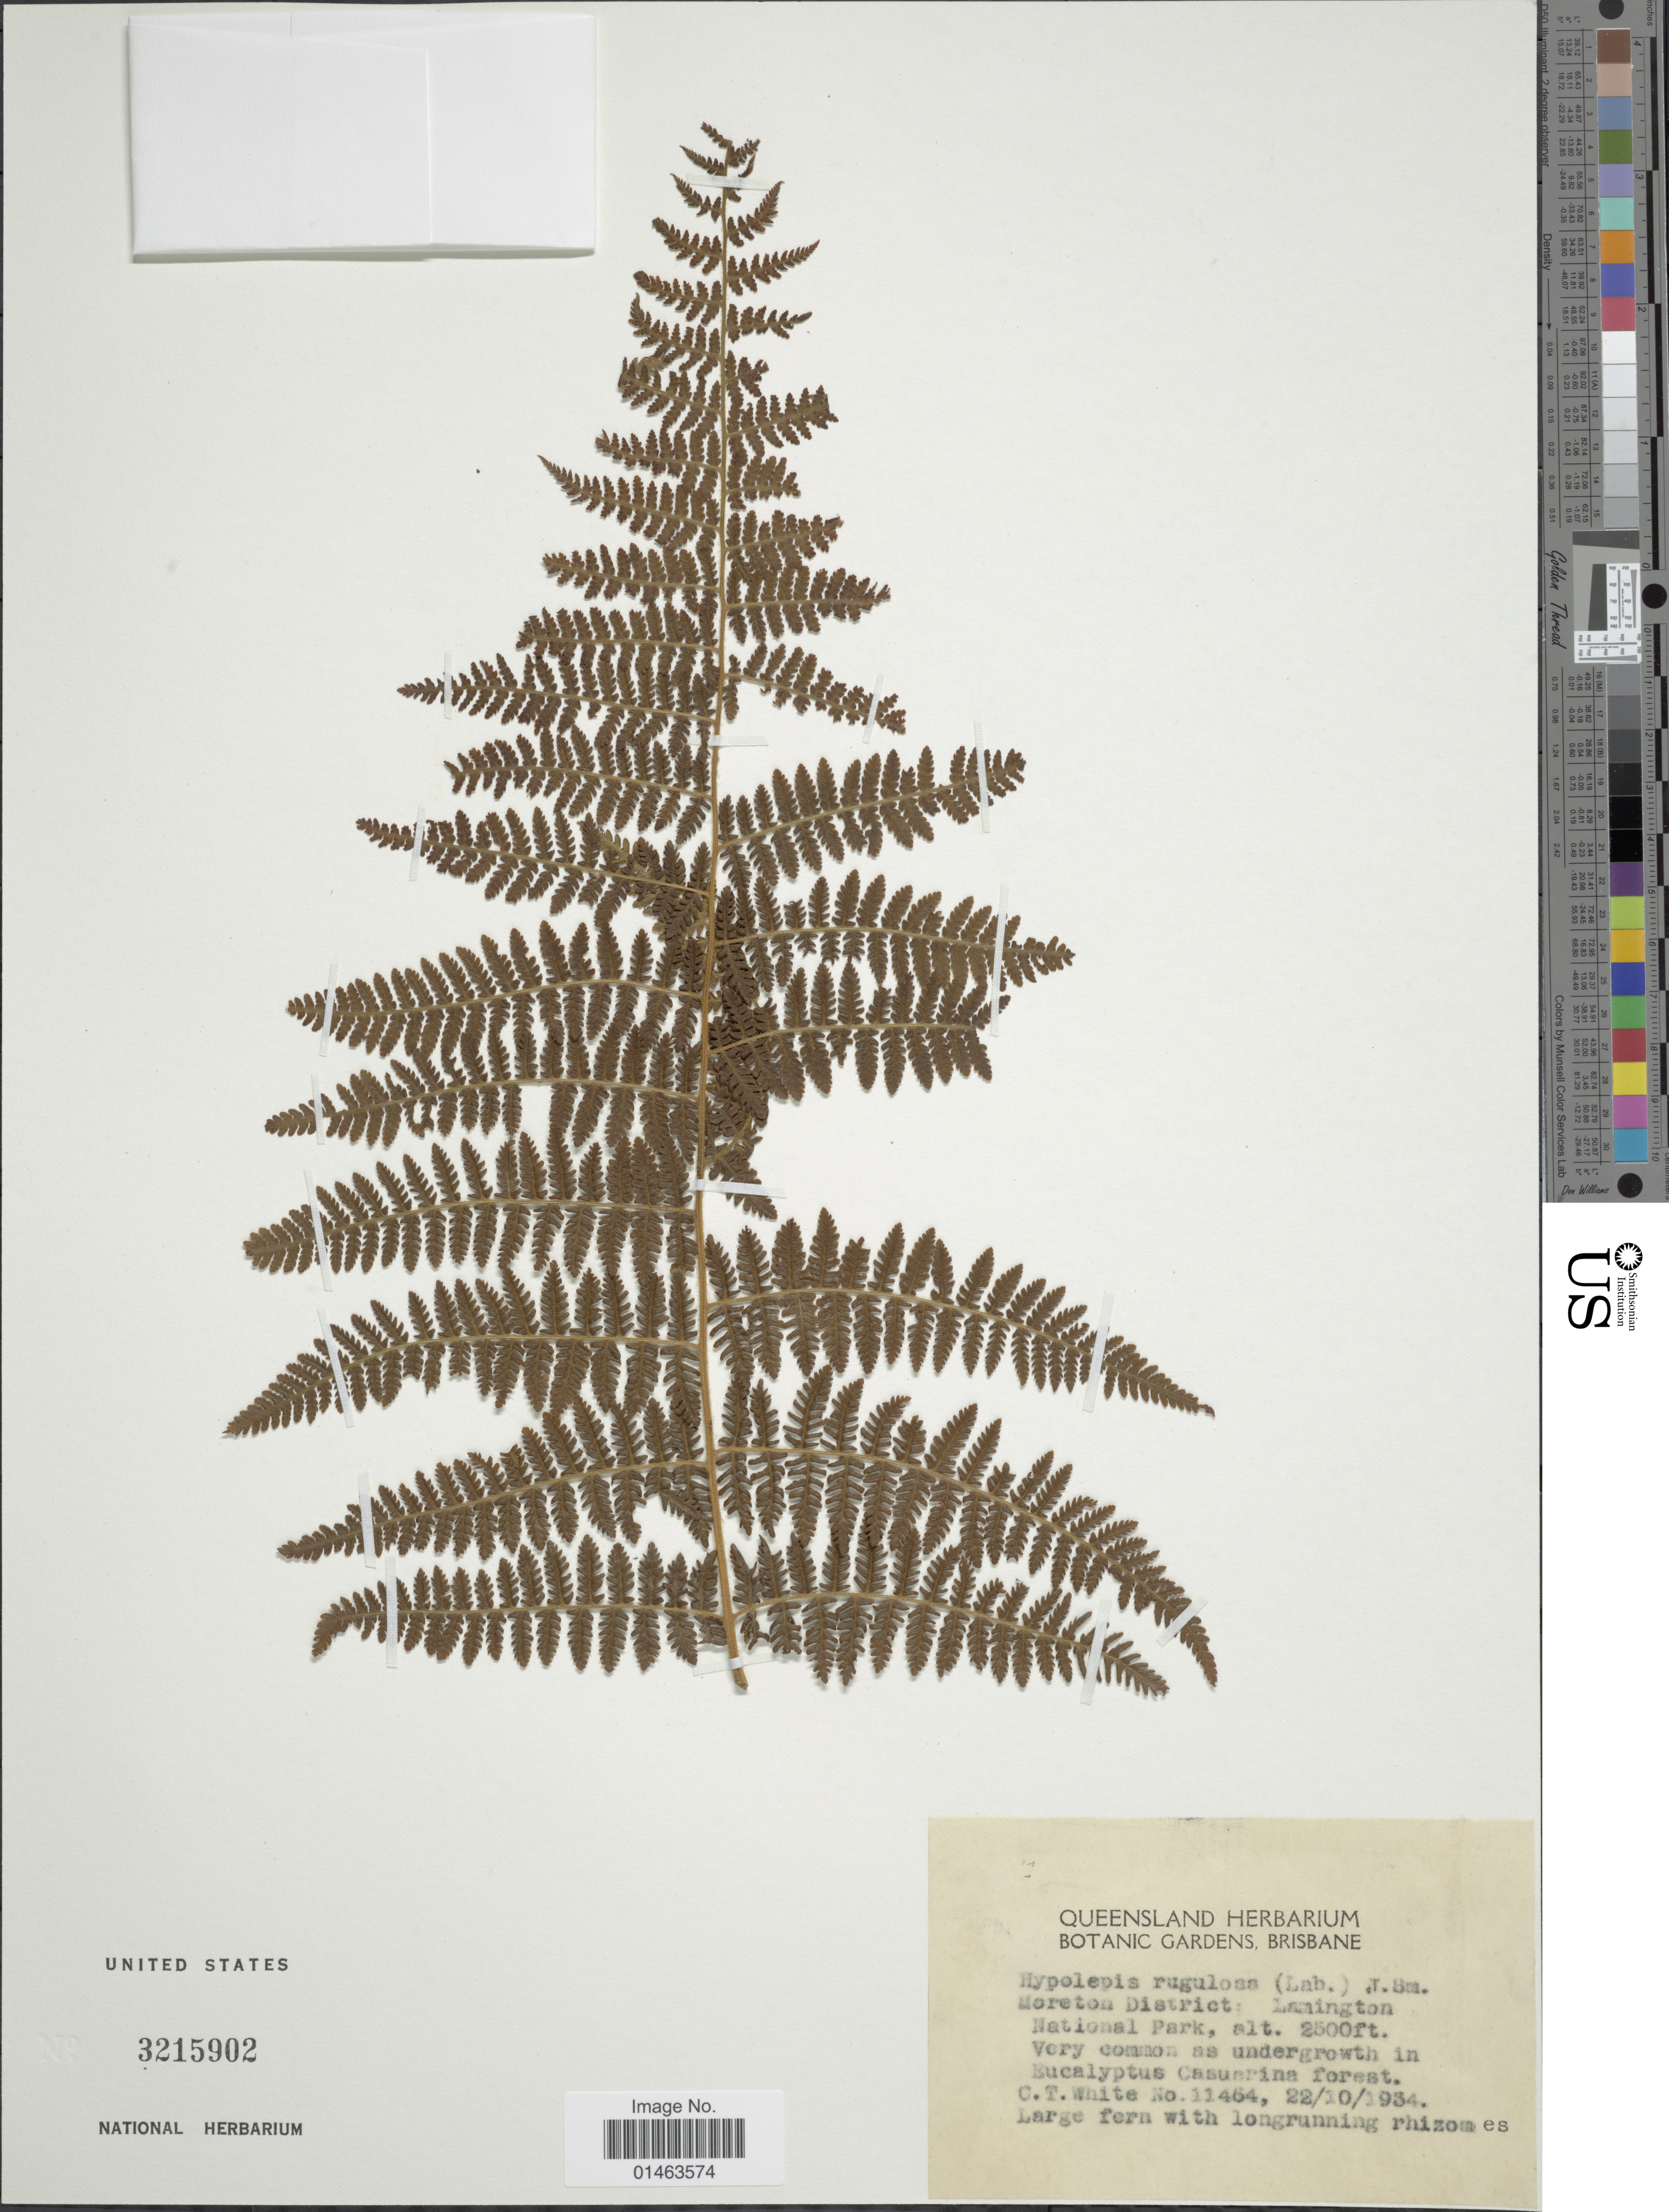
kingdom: Plantae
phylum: Tracheophyta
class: Polypodiopsida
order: Polypodiales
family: Dennstaedtiaceae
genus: Hypolepis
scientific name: Hypolepis rugosula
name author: (Labill.) J. Sm.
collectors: C. T. White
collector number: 11464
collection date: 1934-10-23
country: Australia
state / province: Queensland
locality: Moreton district: Lamington National Park.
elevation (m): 762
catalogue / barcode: US 3215902